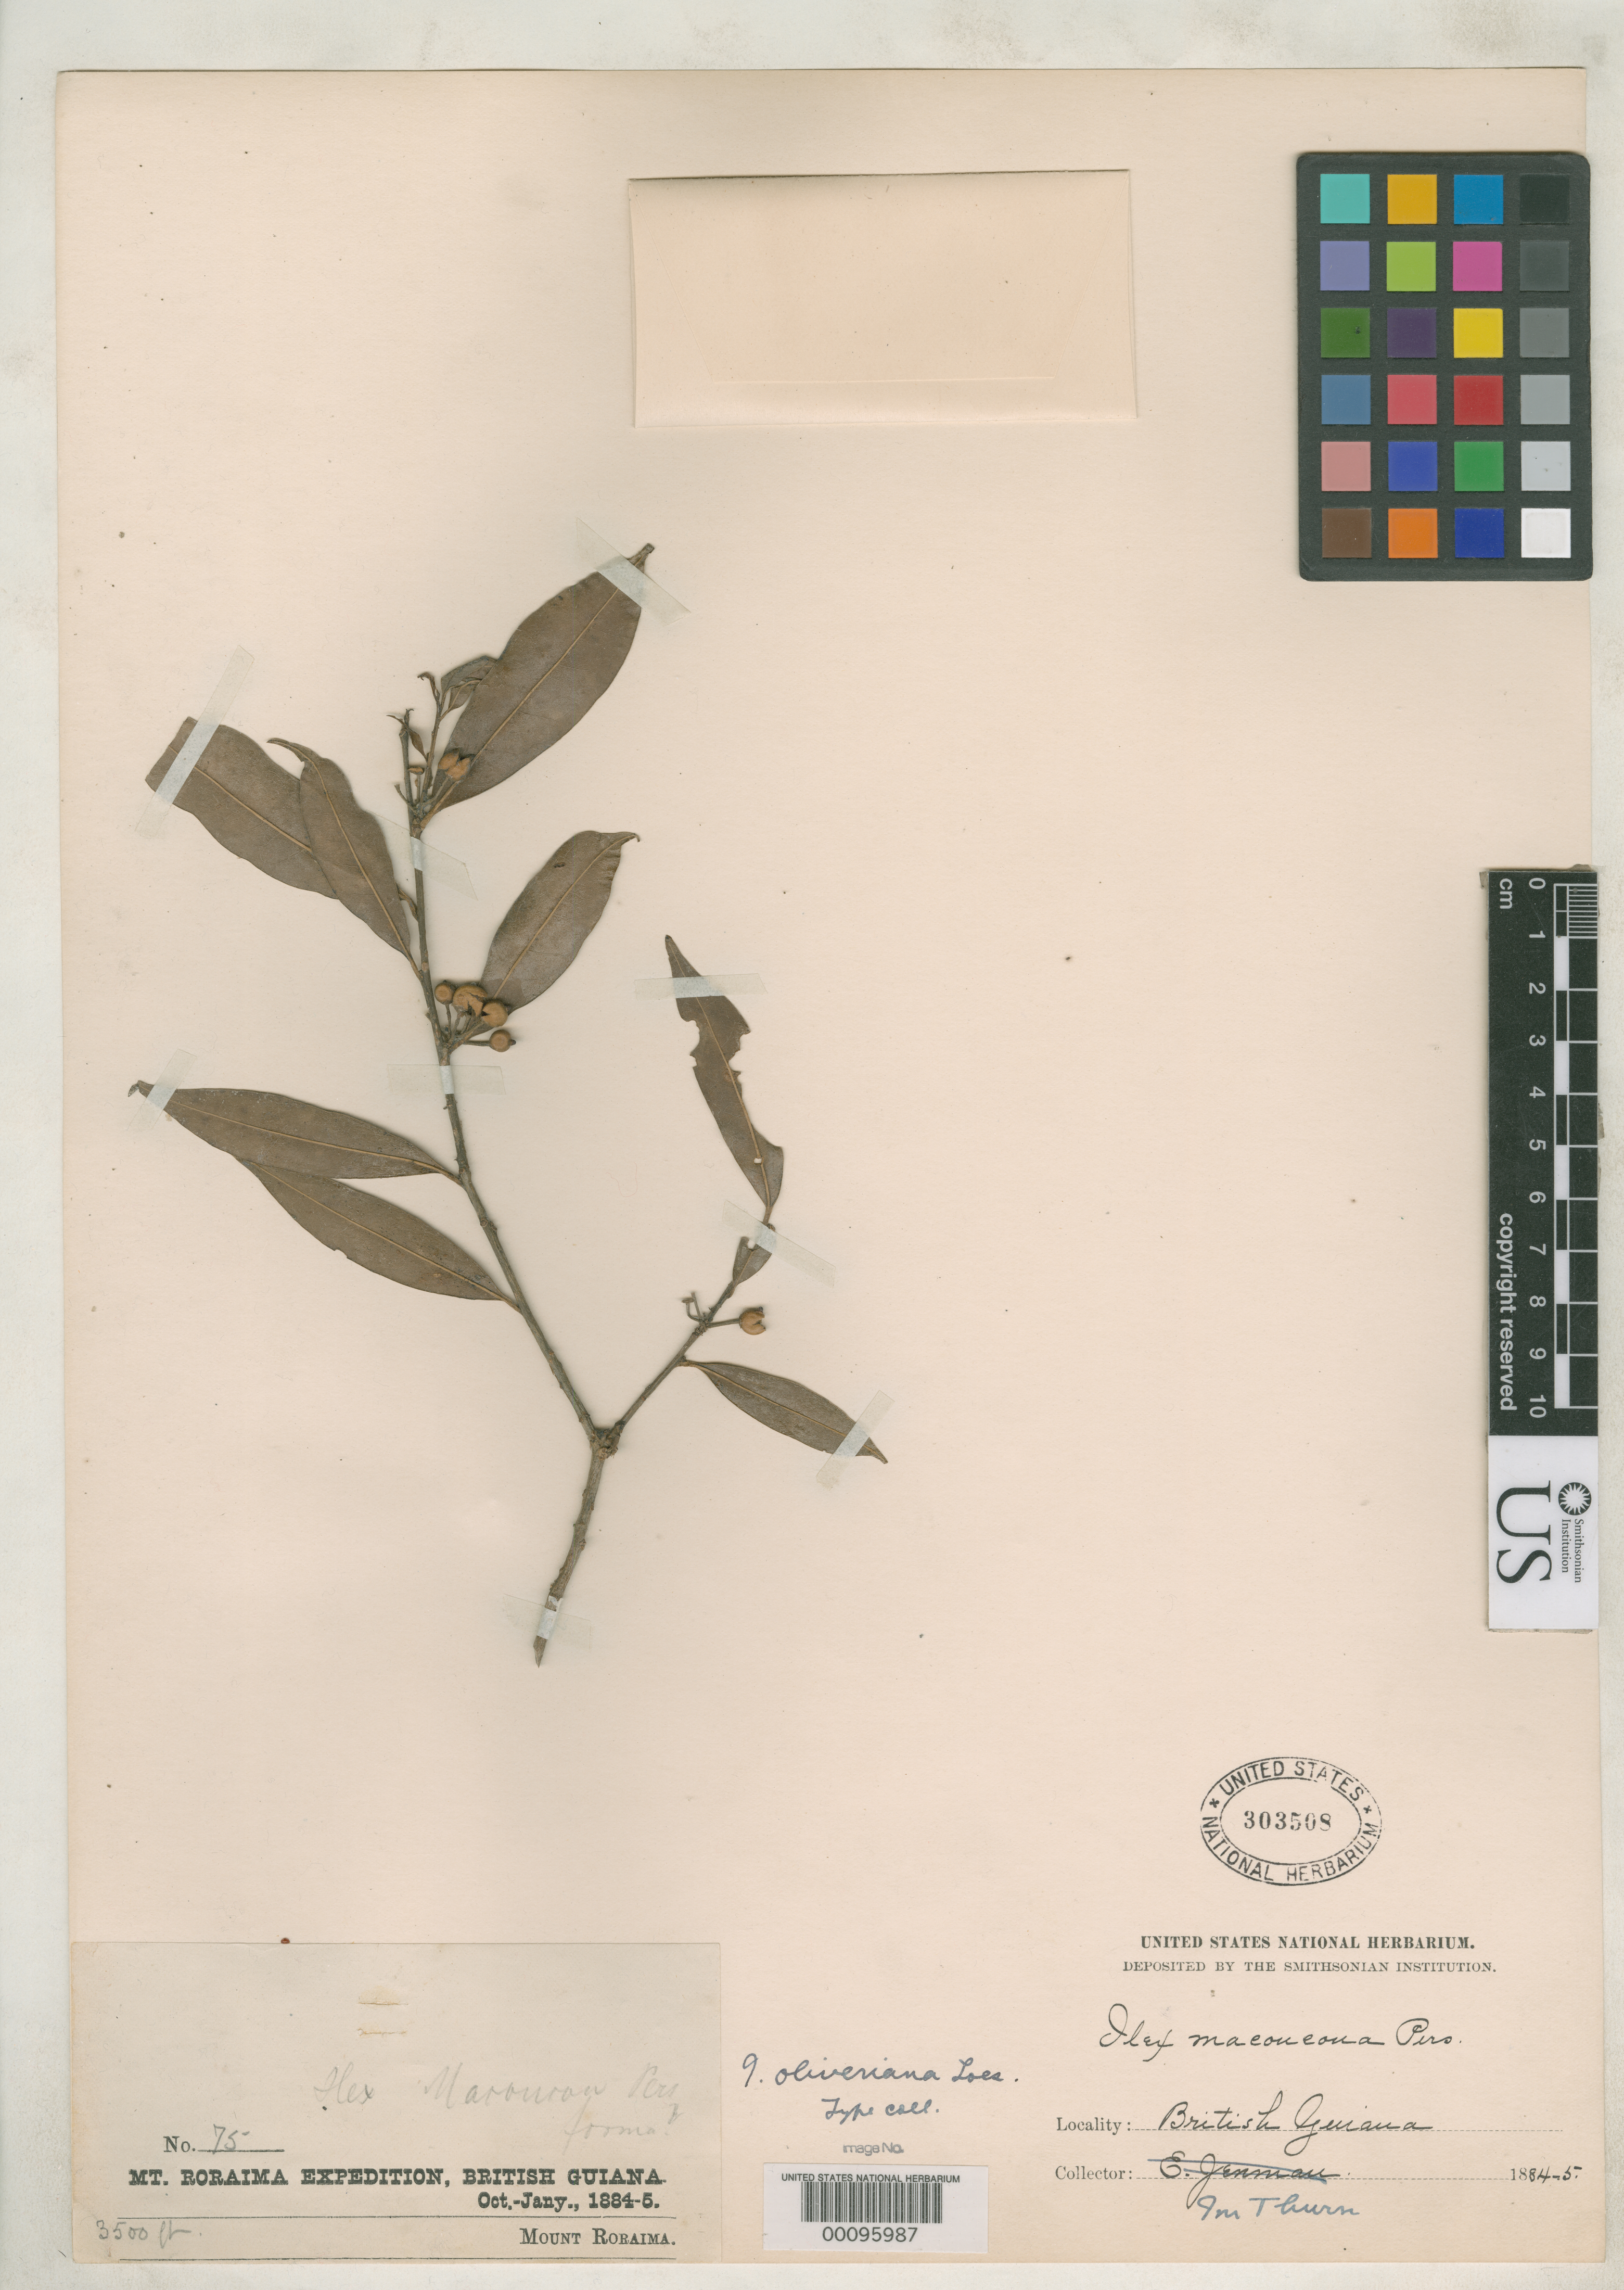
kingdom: Plantae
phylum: Tracheophyta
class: Magnoliopsida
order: Aquifoliales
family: Aquifoliaceae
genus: Ilex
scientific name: Ilex olivieriana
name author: Loes.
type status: Isotype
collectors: E. F. im Thurn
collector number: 75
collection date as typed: Oct 1884 to -- Jan 1885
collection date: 1884-10/1885-01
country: Guyana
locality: Mount Roraima.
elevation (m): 1067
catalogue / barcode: US 303508